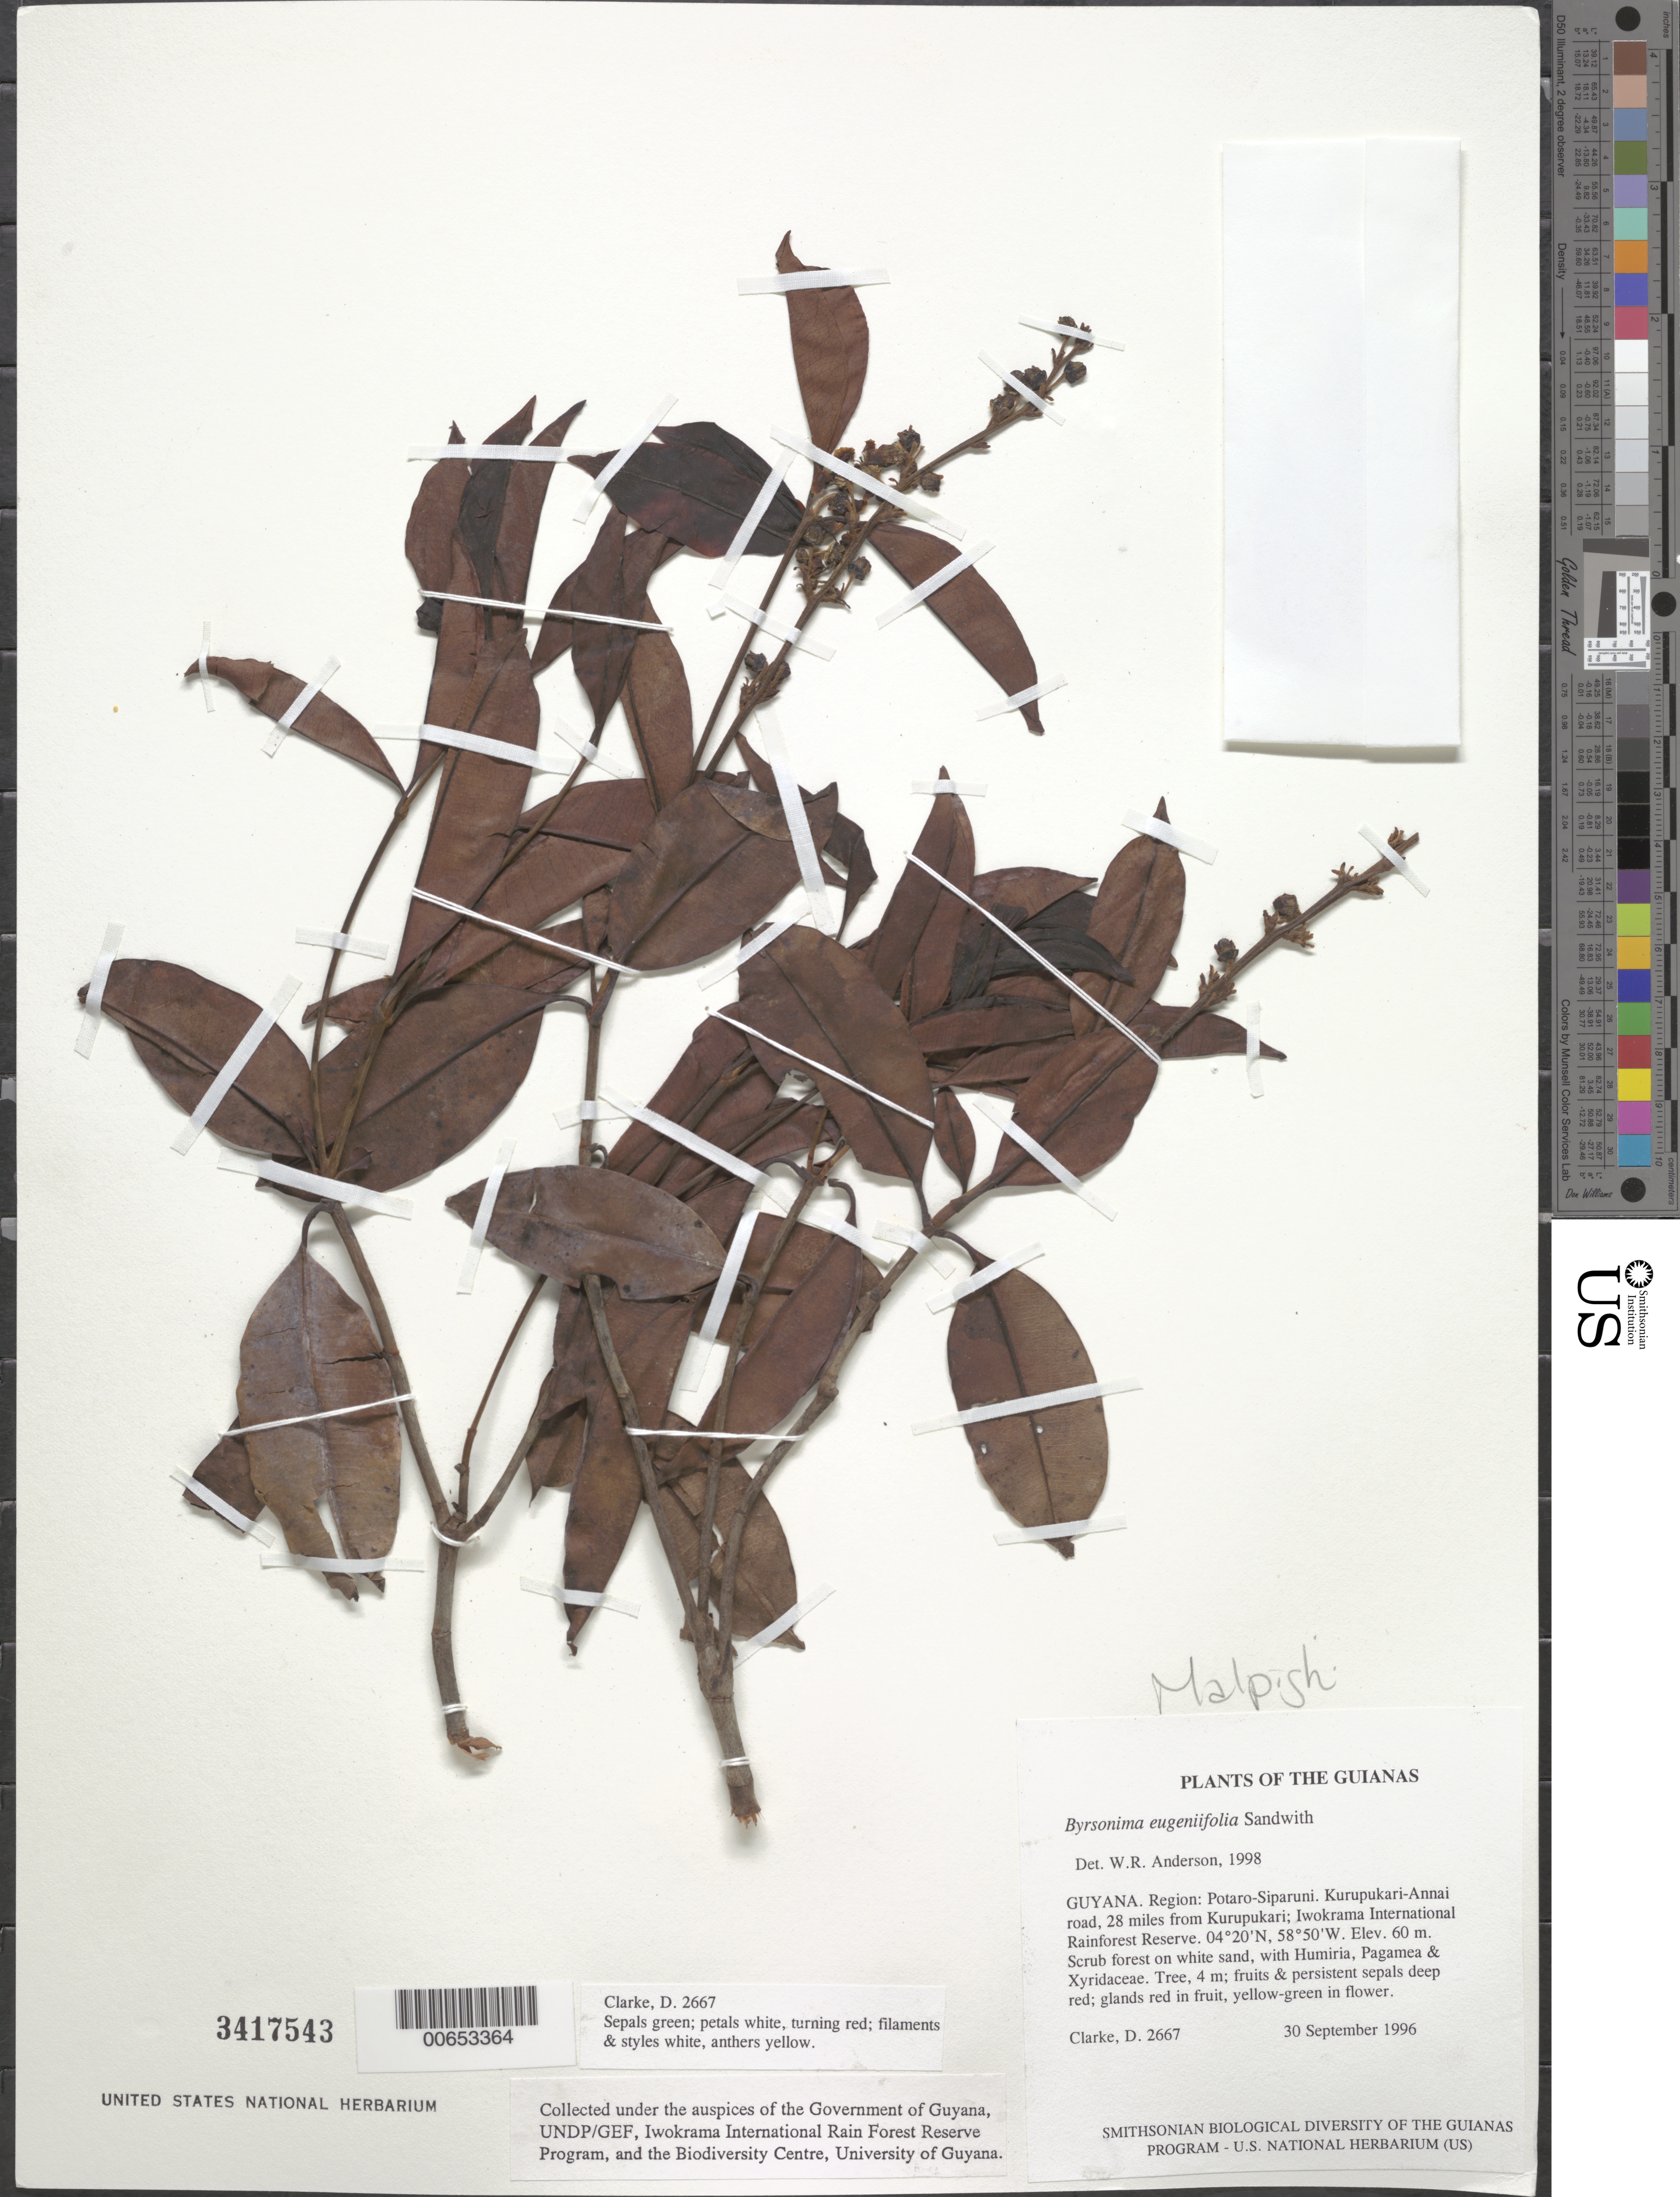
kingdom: Plantae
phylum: Tracheophyta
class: Magnoliopsida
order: Malpighiales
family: Malpighiaceae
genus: Byrsonima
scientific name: Byrsonima eugeniifolia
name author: Sandwith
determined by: Anderson, W. R., (MICH), University of Michigan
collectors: H. D. Clarke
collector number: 2667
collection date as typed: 30 September 1996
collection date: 1996-09-30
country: Guyana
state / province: Potaro-Siparuni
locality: Kurupukari-Annai road, 28 miles from Kurupukari; Iwokrama International Rainforest Reserve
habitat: Scrub forest on white sand, with Humiria, Pagamea & Xyridaceae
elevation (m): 60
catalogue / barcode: US 3417543